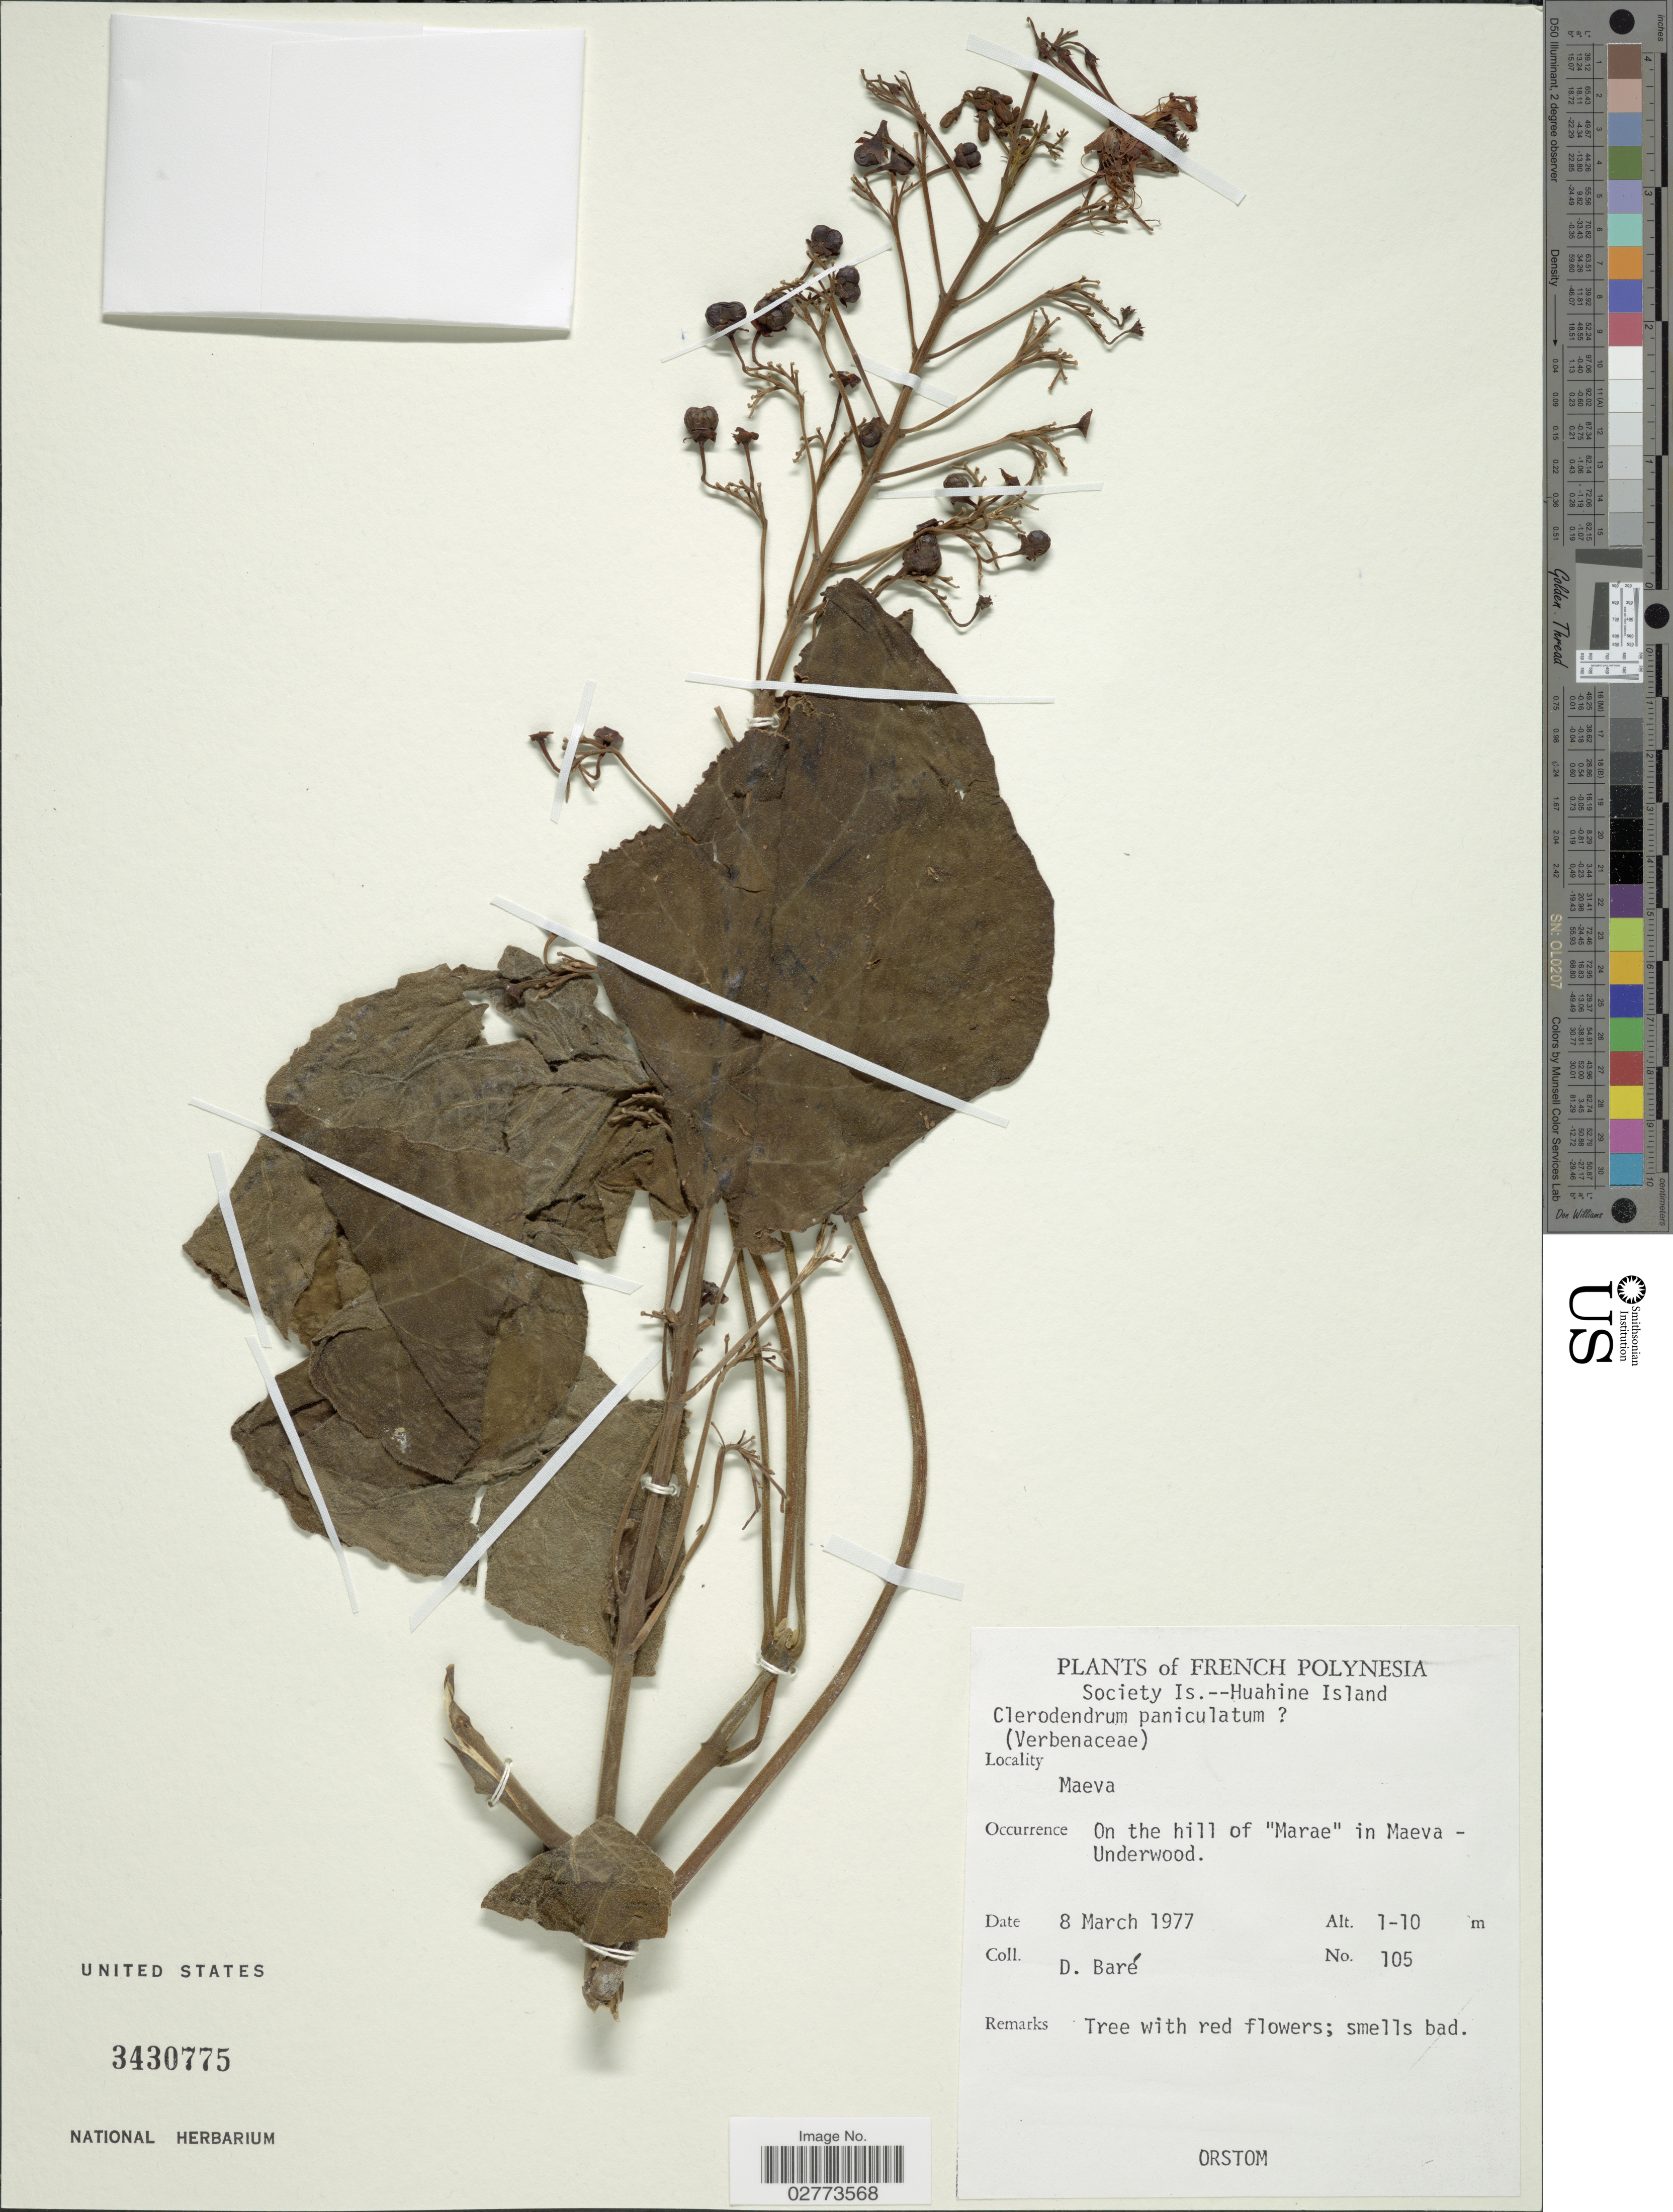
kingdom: Plantae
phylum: Tracheophyta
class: Magnoliopsida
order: Lamiales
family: Lamiaceae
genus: Clerodendrum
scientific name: Clerodendrum paniculatum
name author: L.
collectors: D. Baré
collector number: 105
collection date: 1977-03-08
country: French Polynesia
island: Huahine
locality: Society Is.-- Huahine Island. Maeva. On the hill of "Marae" in Maeva - Underwood.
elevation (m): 1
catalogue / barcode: US 3430775